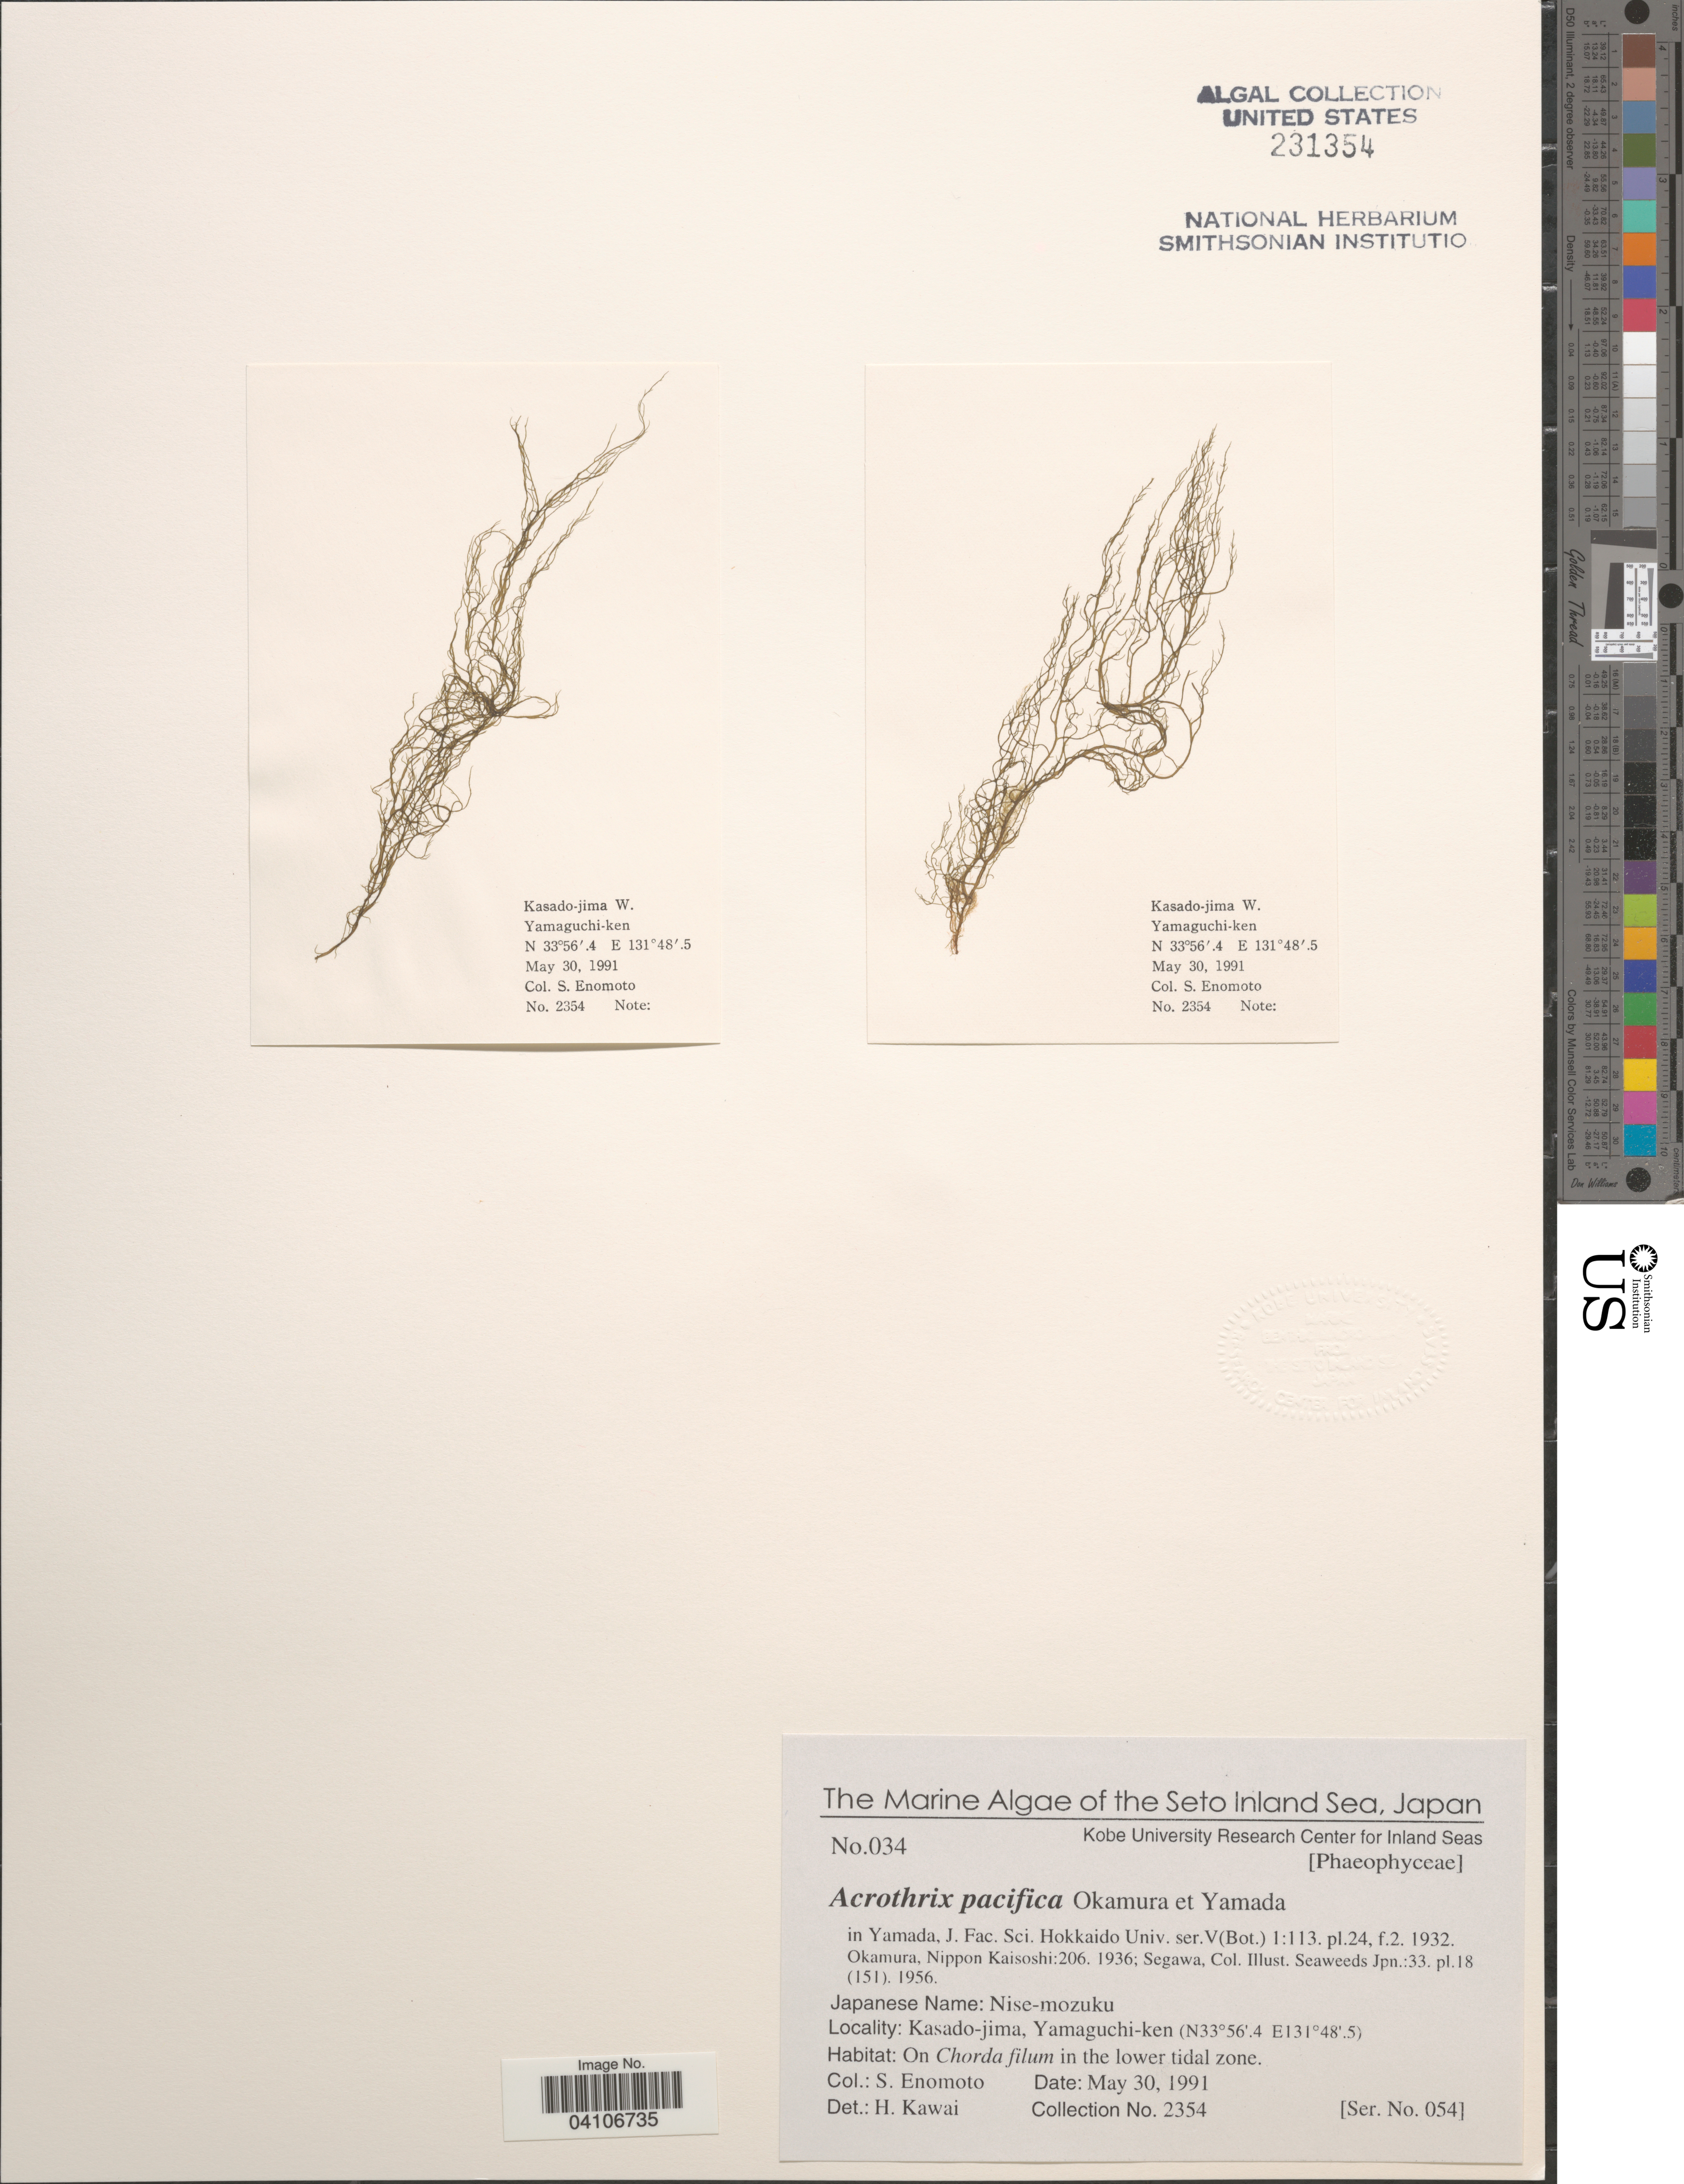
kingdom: Chromista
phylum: Ochrophyta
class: Phaeophyceae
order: Ectocarpales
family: Chordariaceae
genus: Acrothrix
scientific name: Acrothrix pacifica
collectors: S. Enomoto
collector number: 2354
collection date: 1991-05-30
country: Japan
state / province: Yamaguti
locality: The Seto Inland Sea. Kasado-jima, Yamaguchi-ken. On Chorda filum in the lower tidal zone.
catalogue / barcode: US 231354